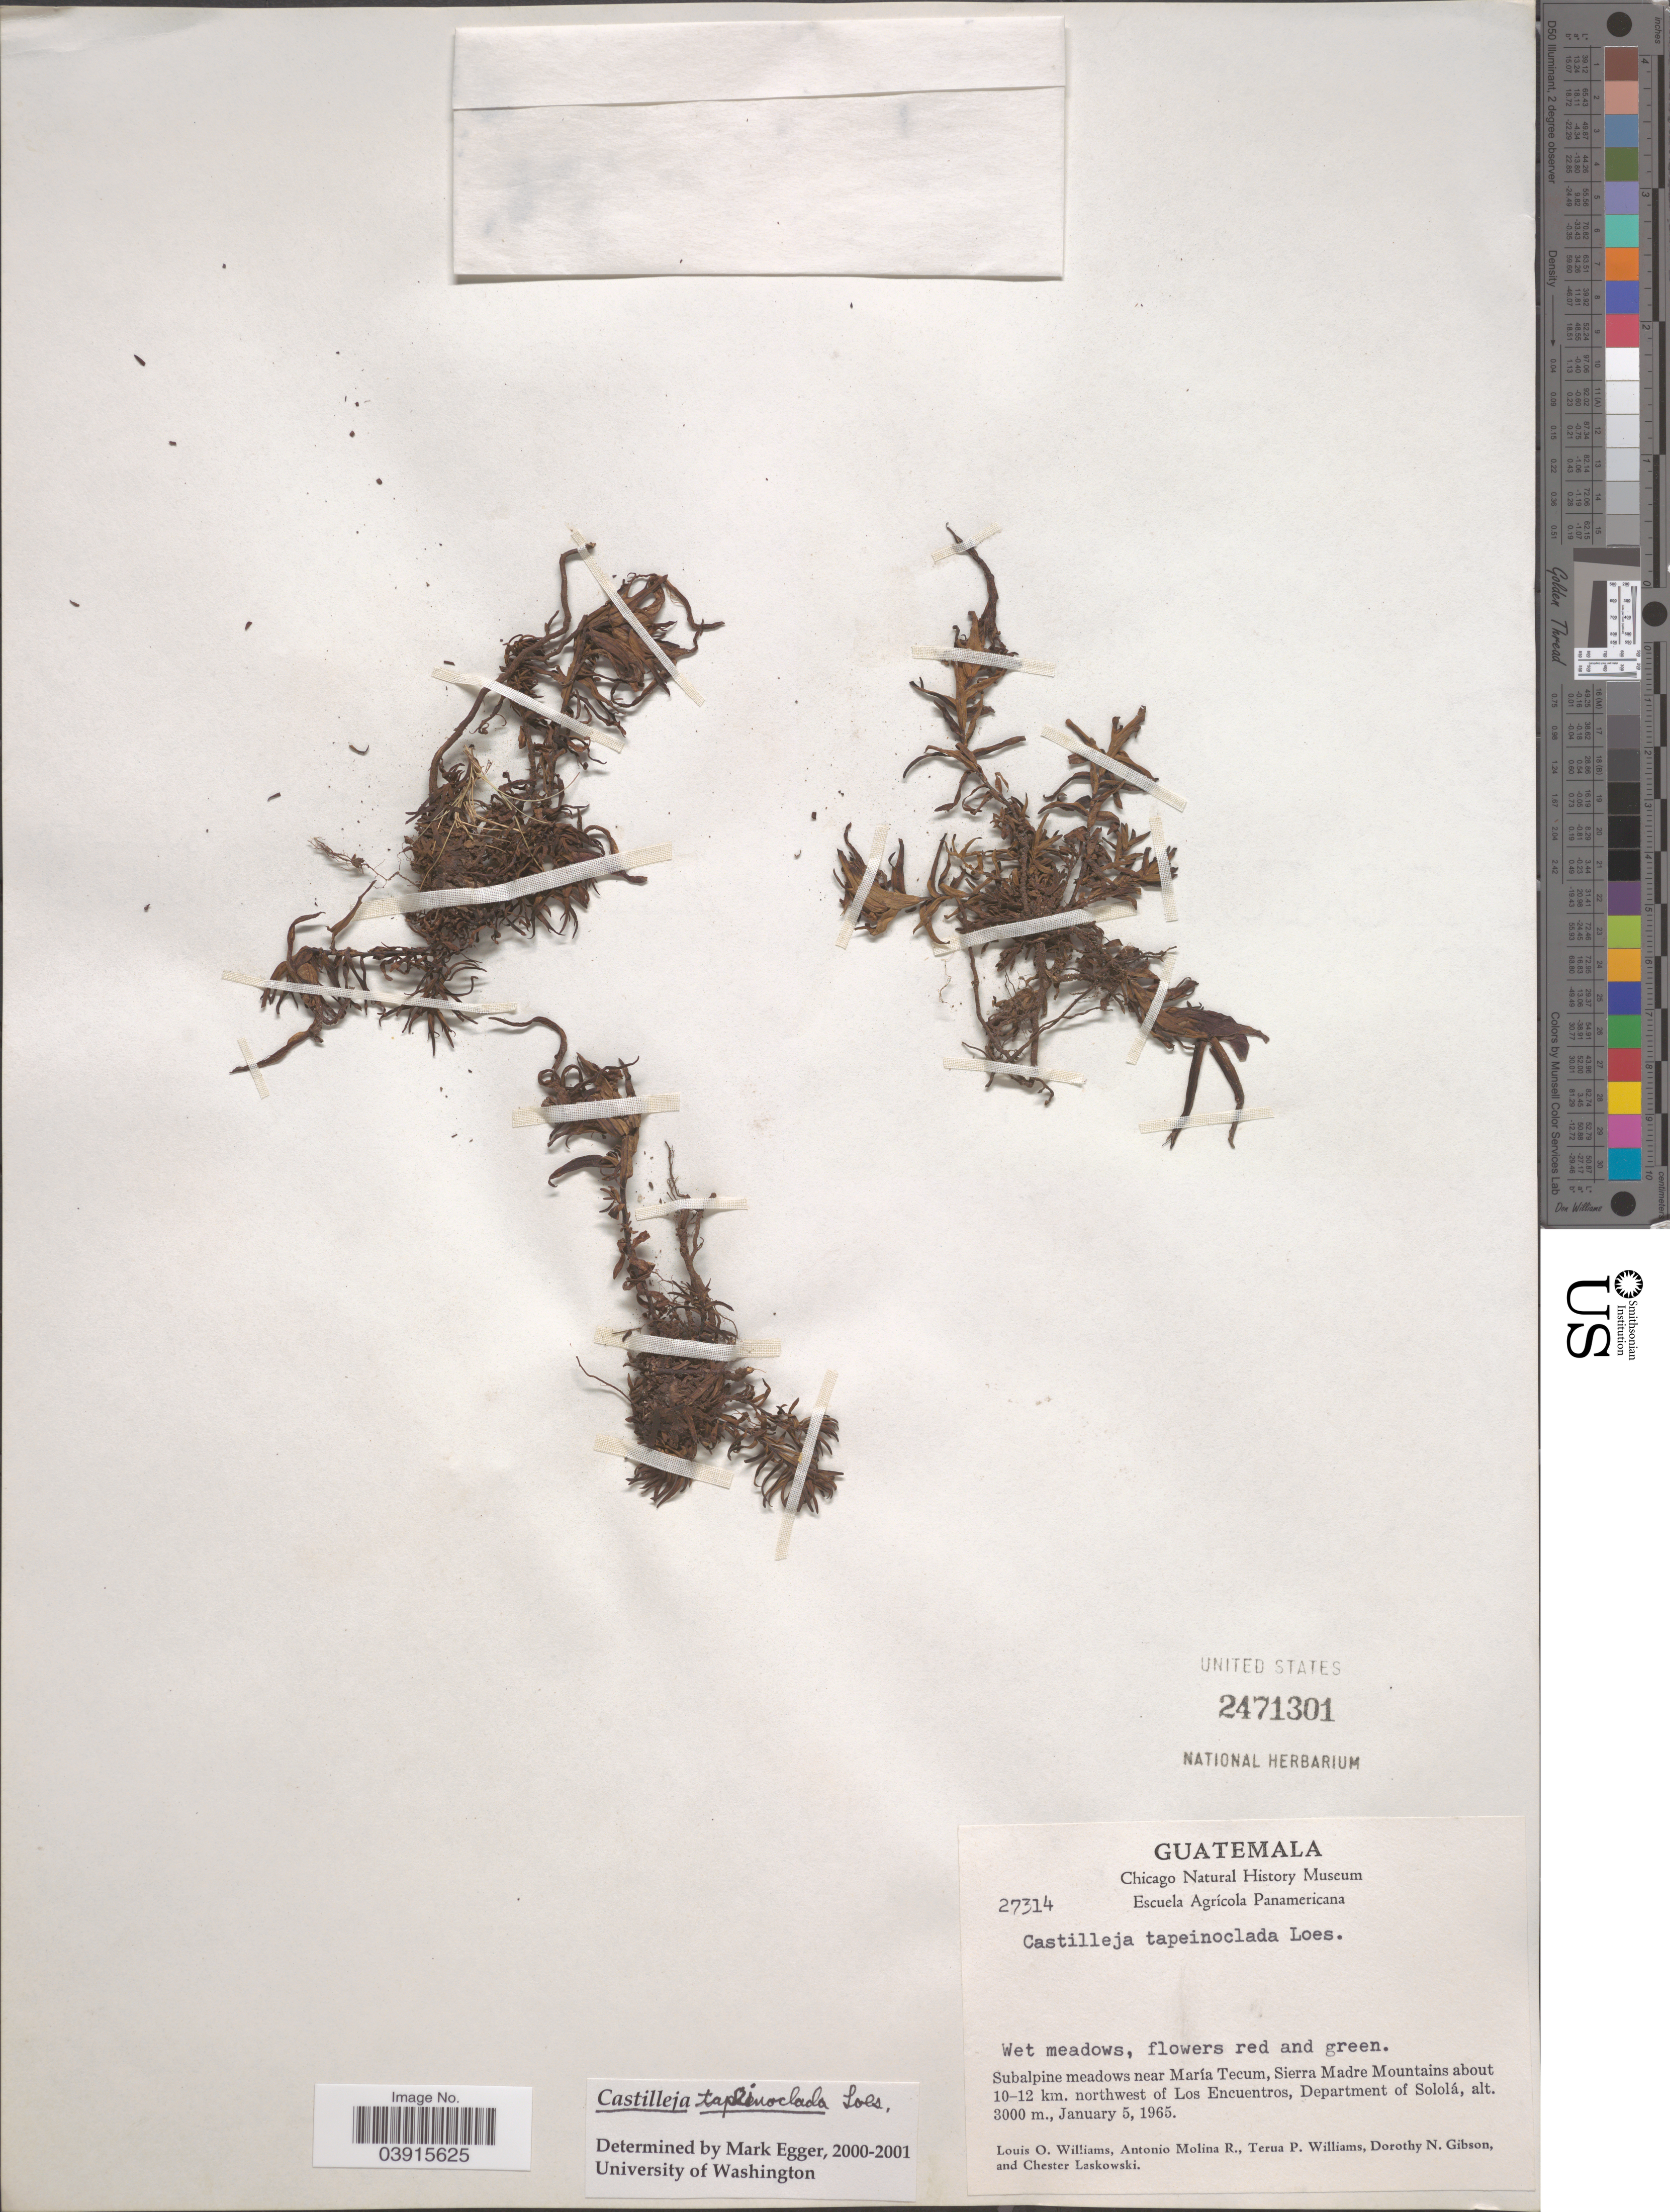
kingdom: Plantae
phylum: Tracheophyta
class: Magnoliopsida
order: Lamiales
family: Orobanchaceae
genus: Castilleja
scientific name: Castilleja tapeinoclada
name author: Loes.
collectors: L. O. Williams, A. Molina R., T. Williams, D. N. Gibson & C. Laskowski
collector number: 27314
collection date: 1965-01-05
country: Guatemala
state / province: Solola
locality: Subalpine meadows near María Tecum, Sierra Madre Mountains about 10-12 km. northwest of Los Encuentros, Department of Sololá.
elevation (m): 3000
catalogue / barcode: US 2471301